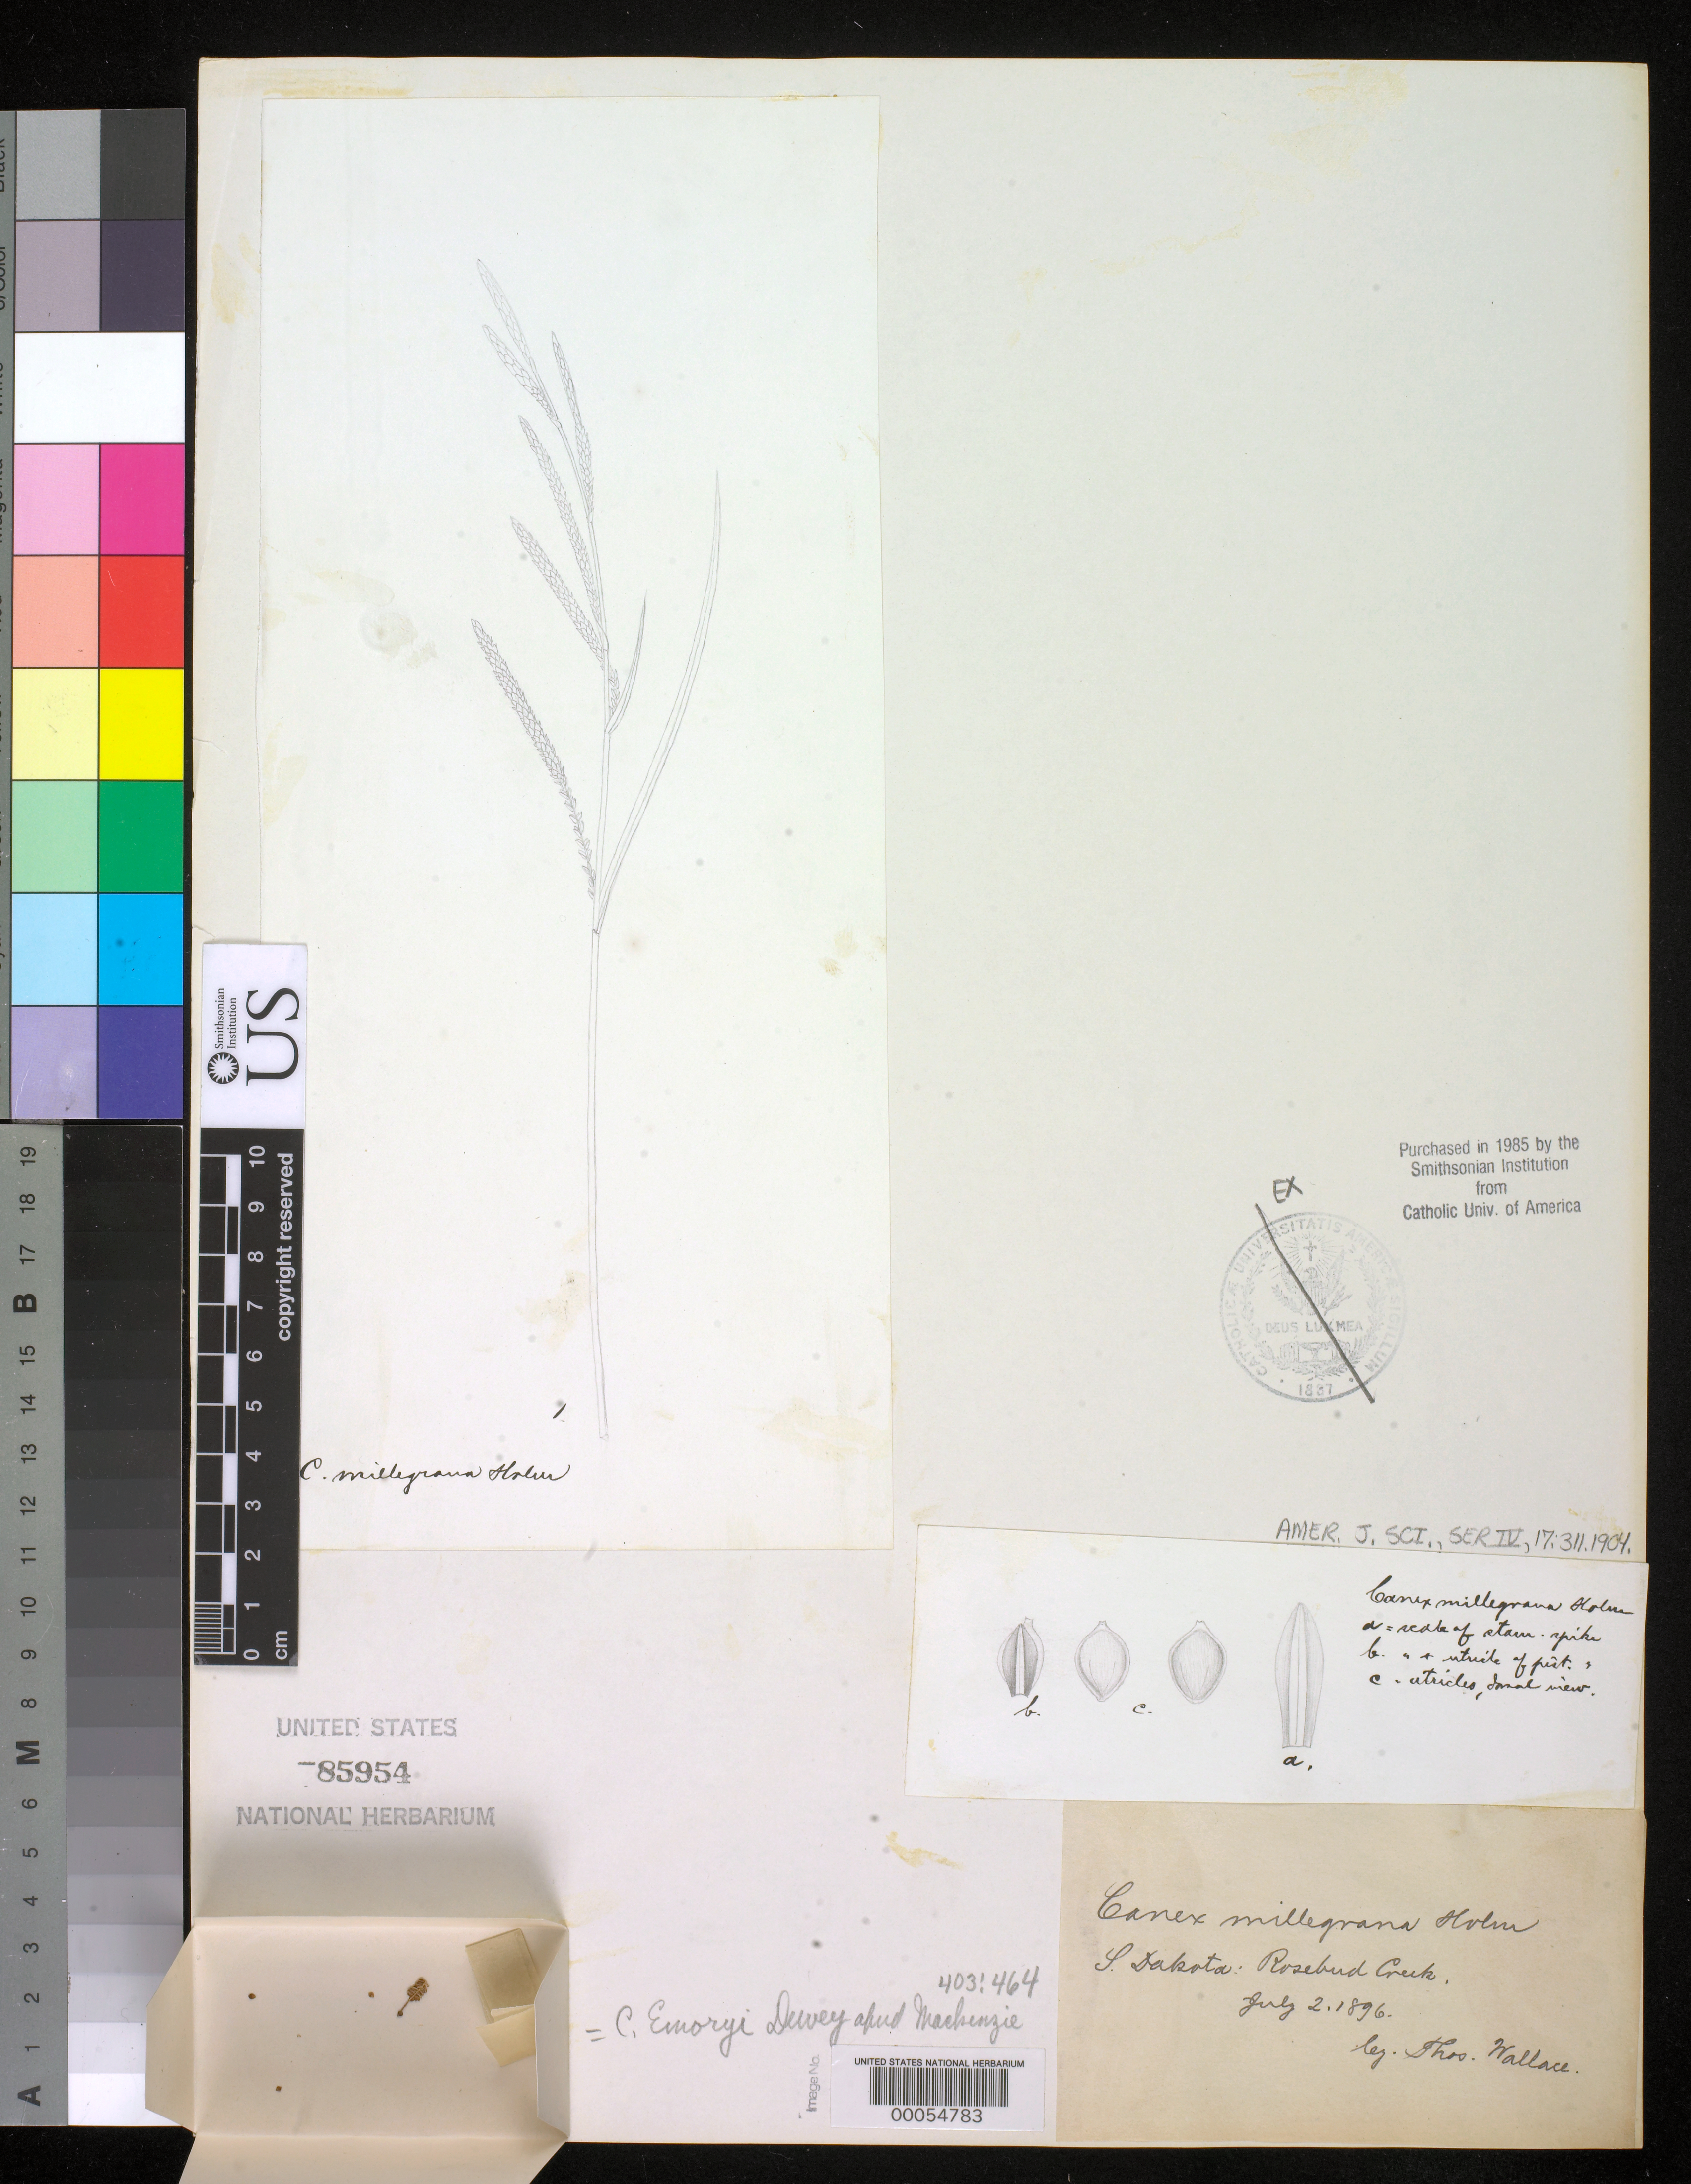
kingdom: Plantae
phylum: Tracheophyta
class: Liliopsida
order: Poales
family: Cyperaceae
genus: Carex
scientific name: Carex millegrana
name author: Holm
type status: Isotype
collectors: E. J. Wallace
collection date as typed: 02 Jul 1896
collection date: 1896-07-02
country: United States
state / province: South Dakota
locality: Rosebud Creek.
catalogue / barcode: US 85954